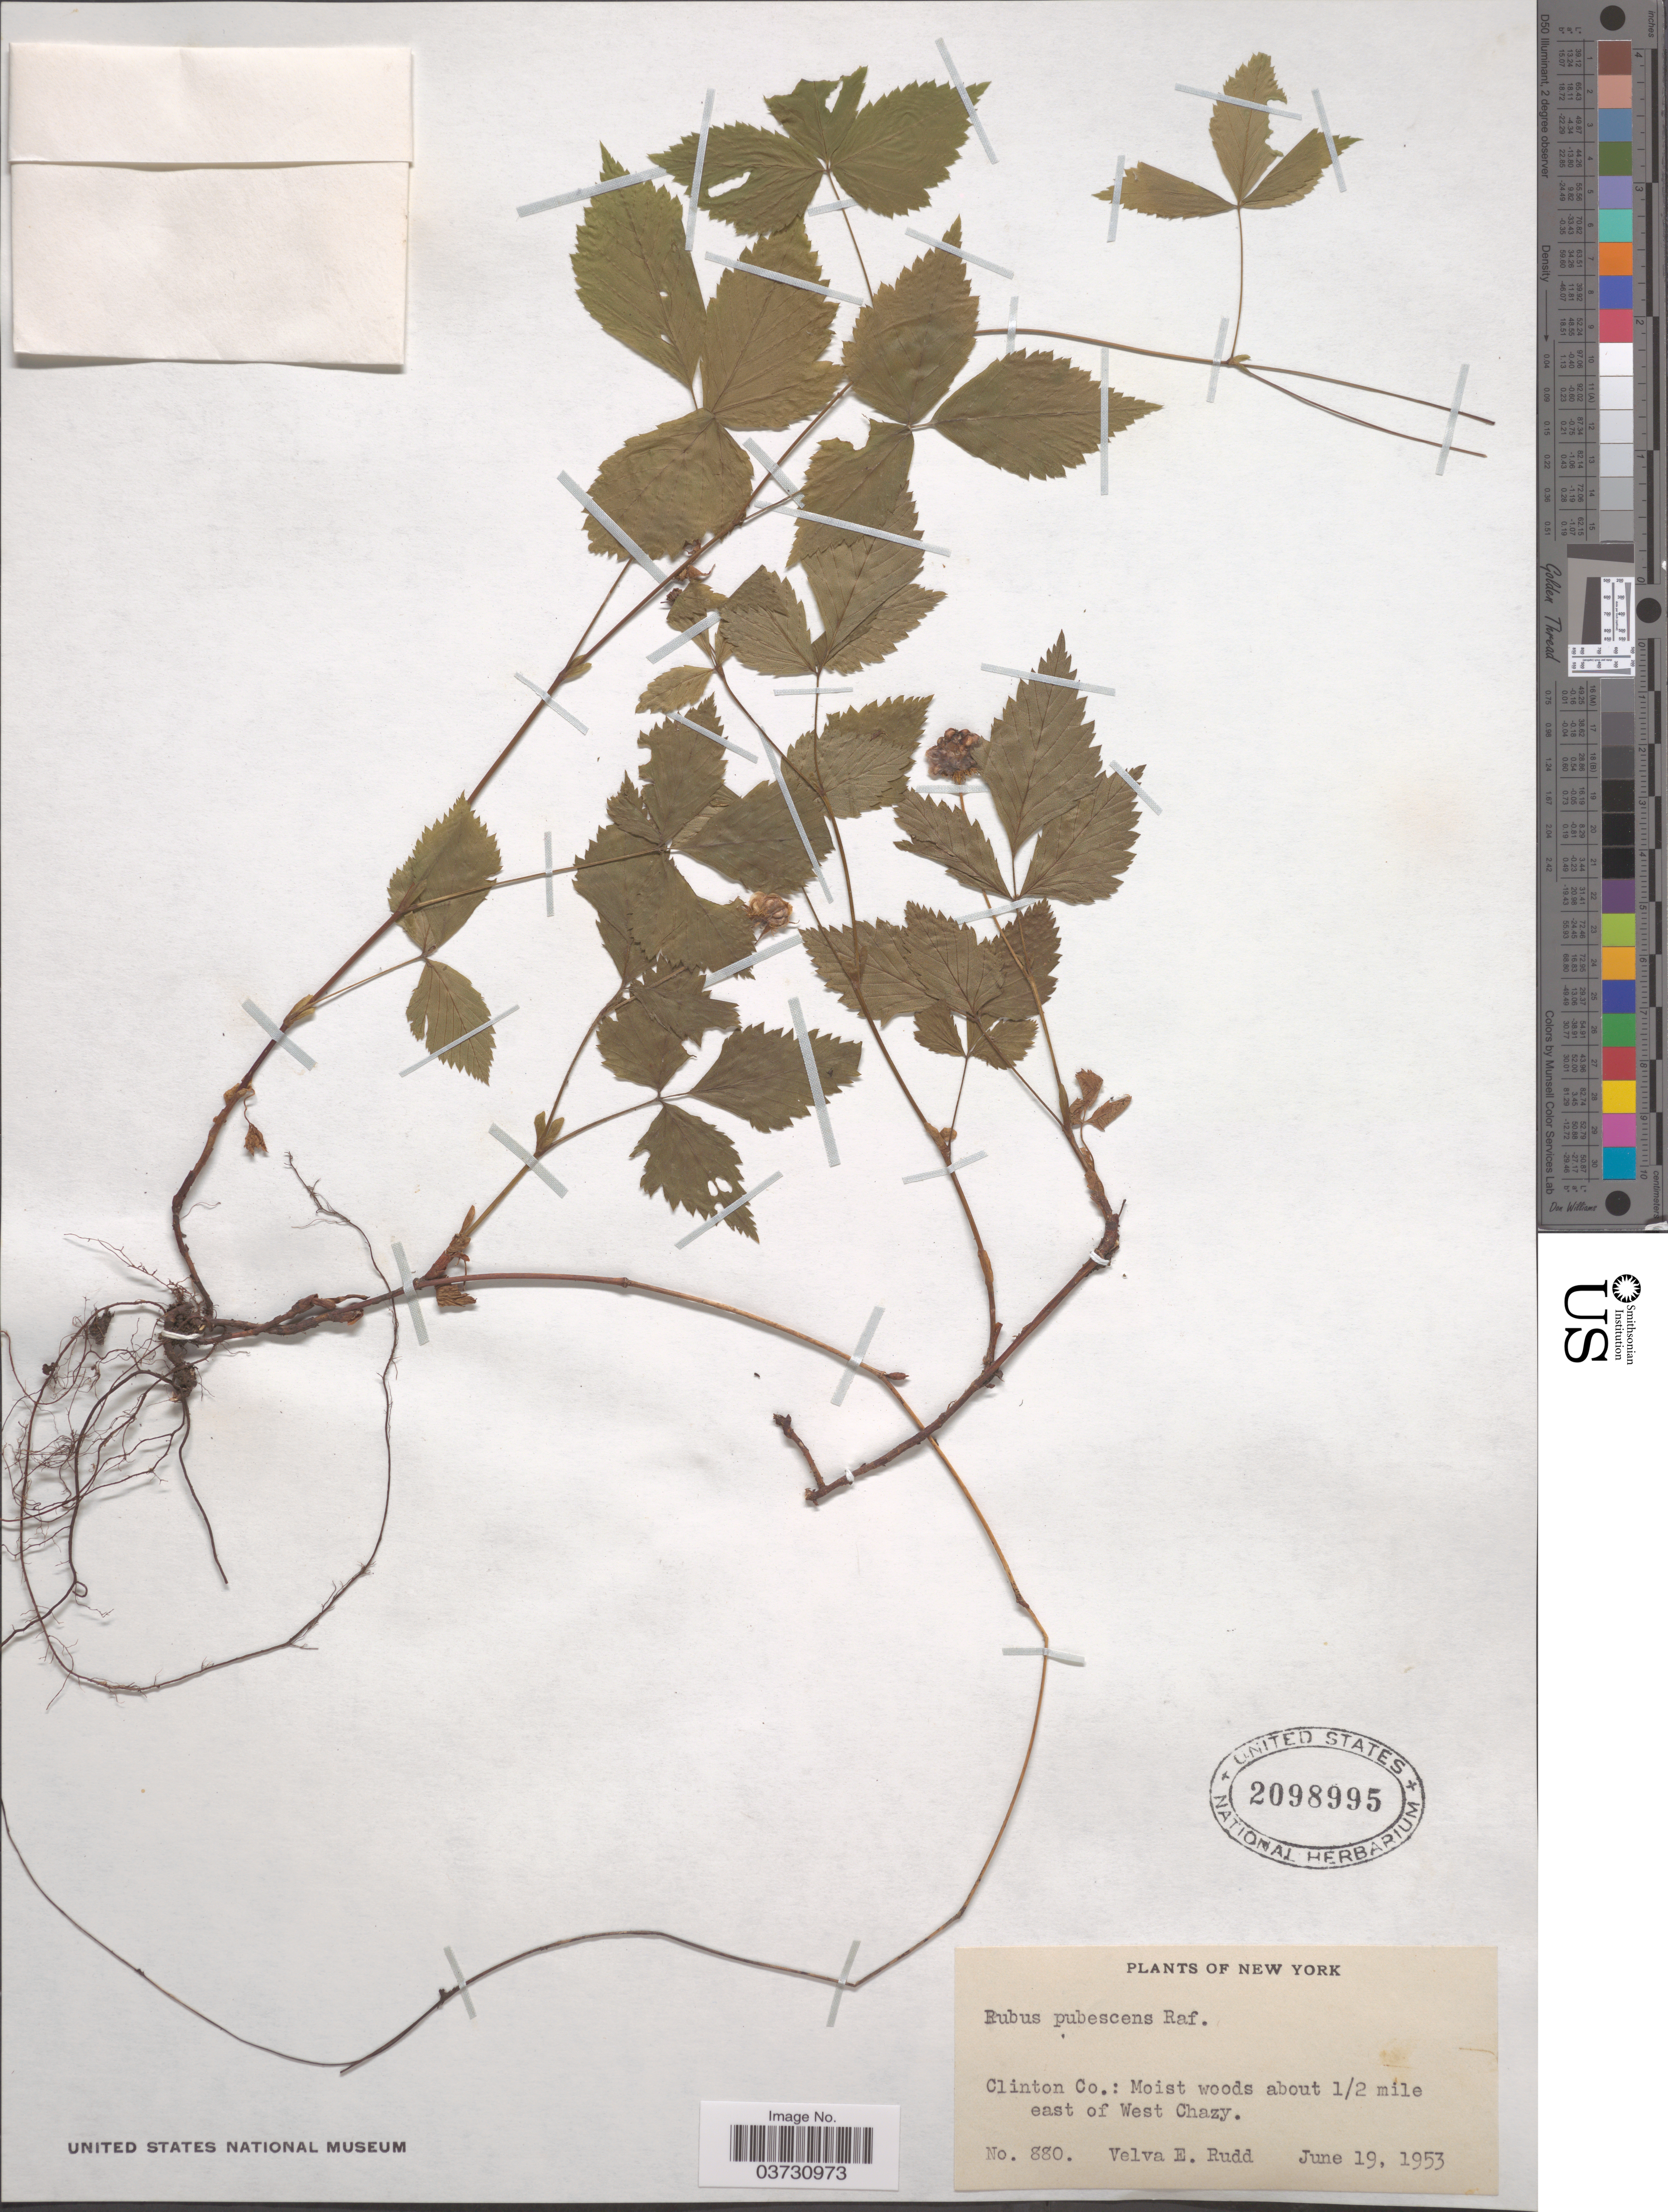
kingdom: Plantae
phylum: Tracheophyta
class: Magnoliopsida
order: Rosales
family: Rosaceae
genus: Rubus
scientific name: Rubus pubescens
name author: Raf.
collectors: V. E. Rudd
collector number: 880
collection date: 1953-06-19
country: United States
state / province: New York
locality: Clinton Co.: Moist woods about 1/2 mile east of West Chazy.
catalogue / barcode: US 2098995